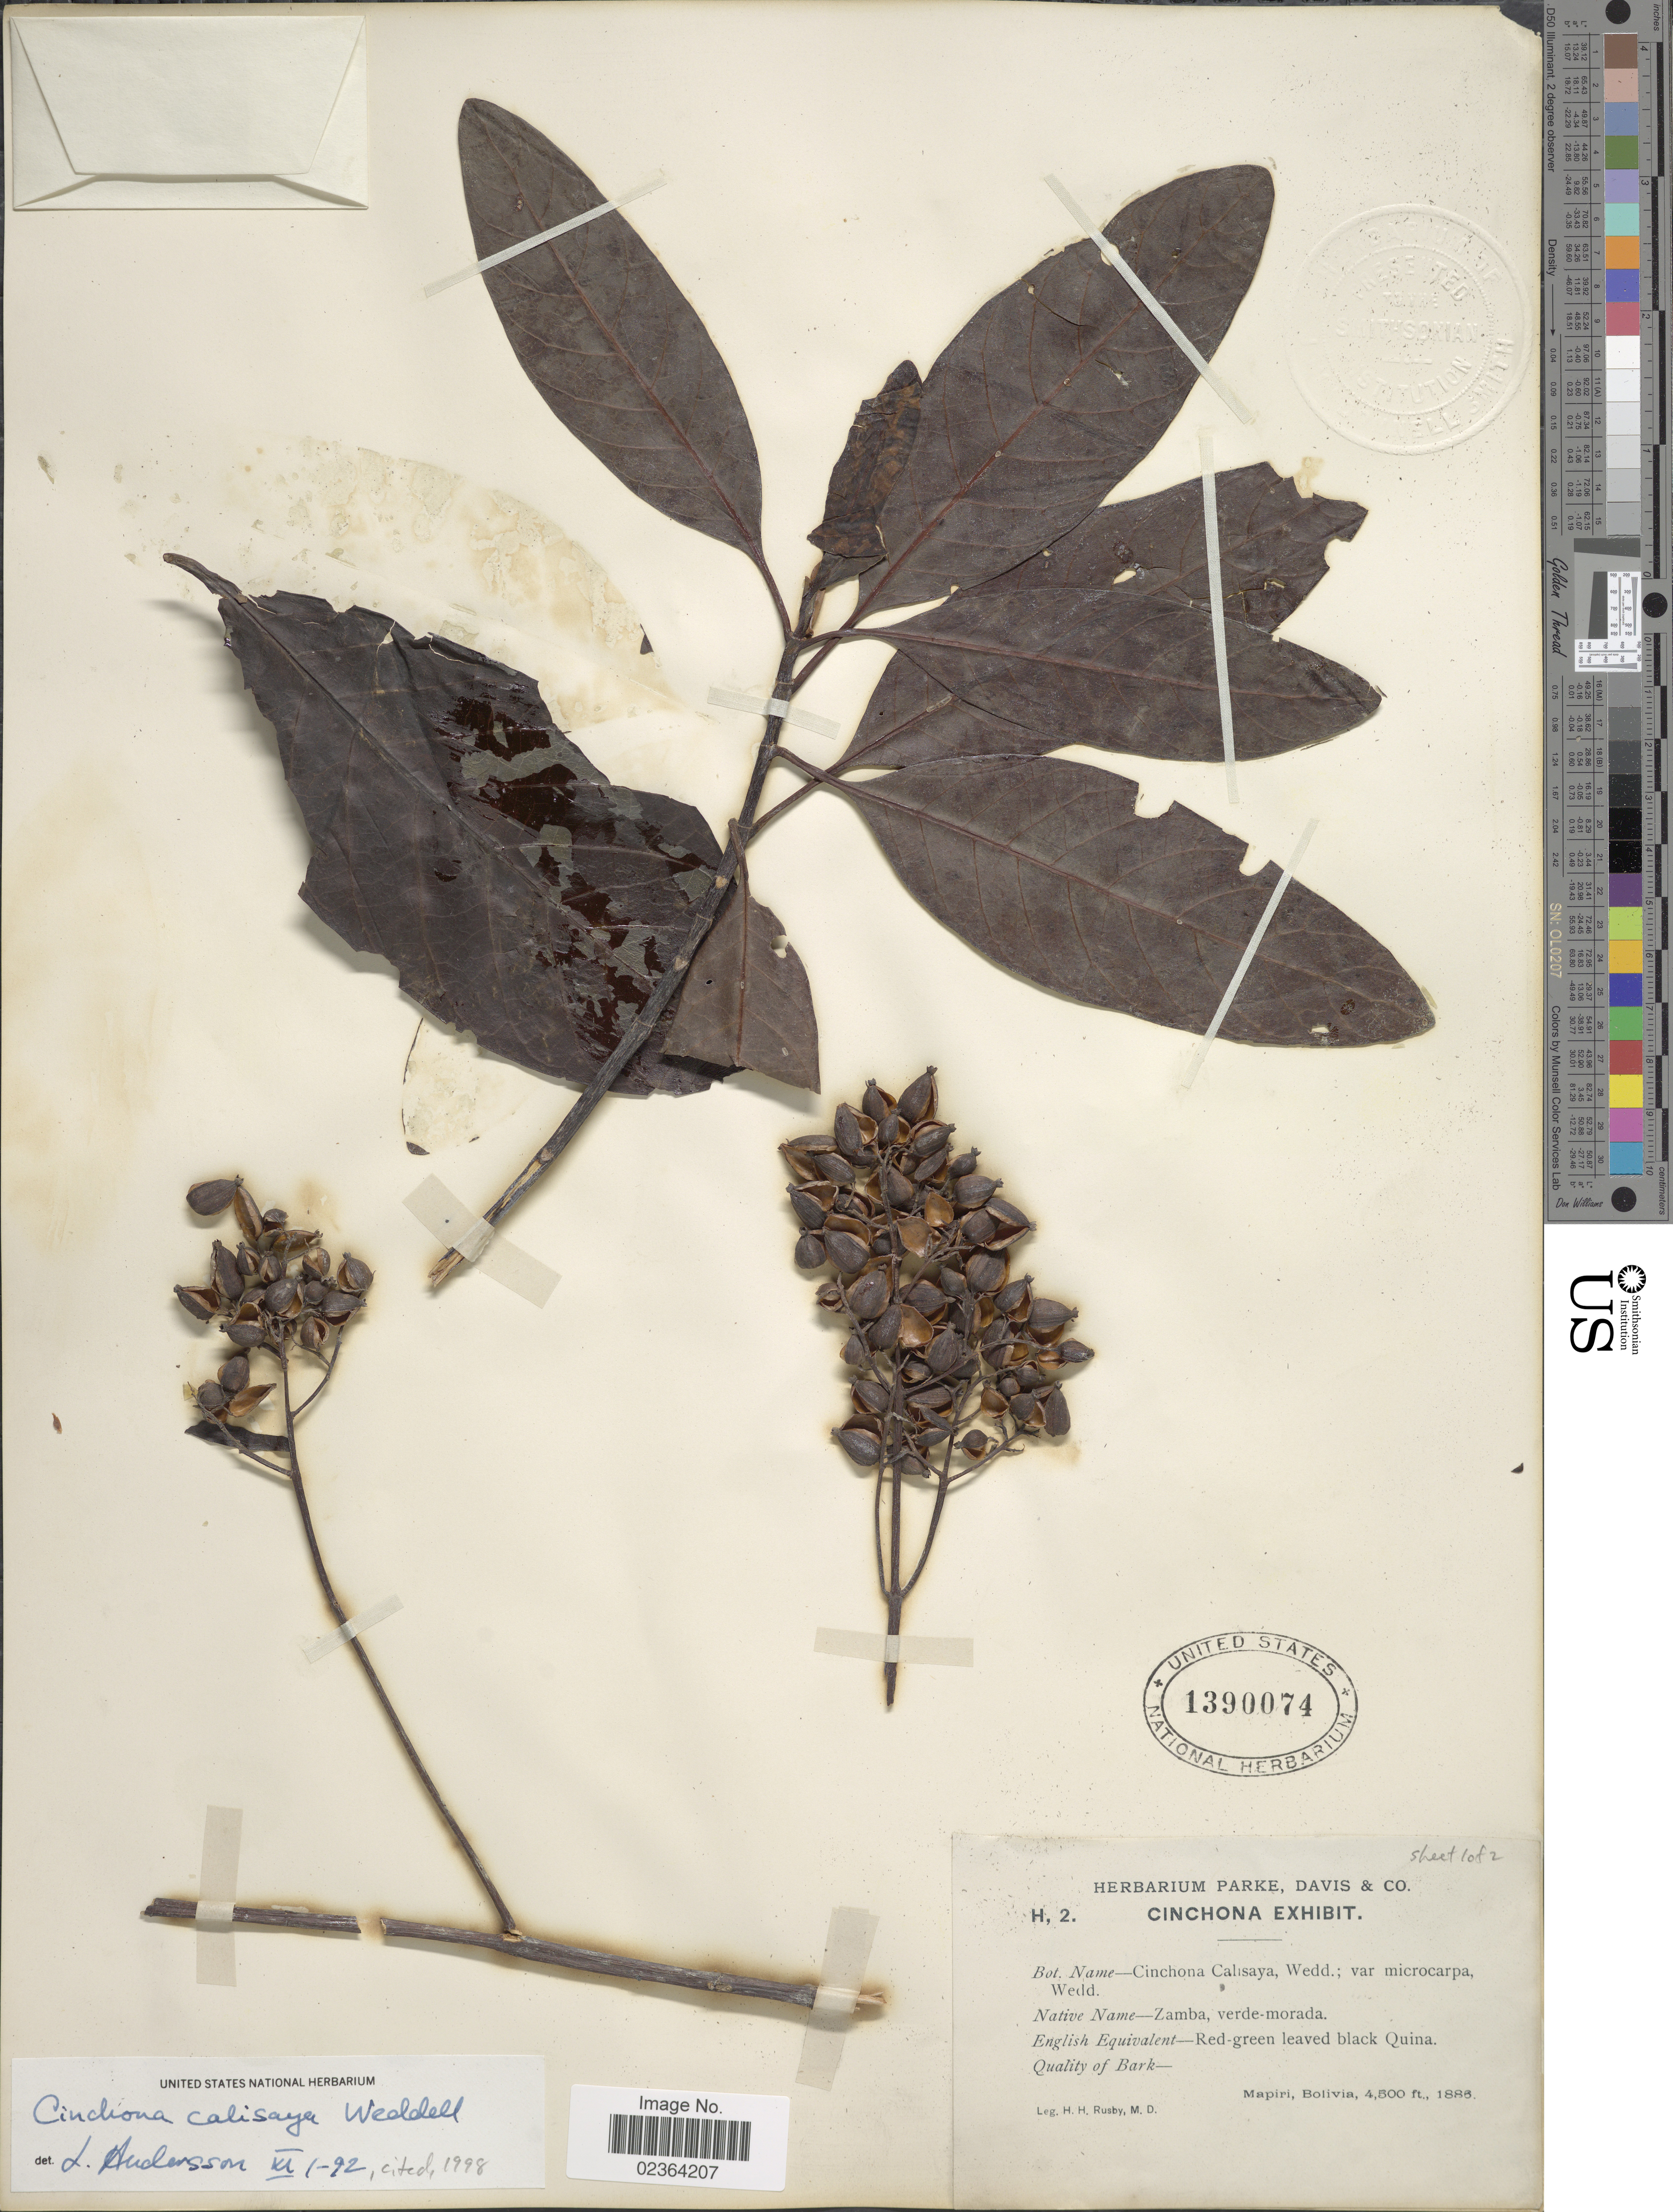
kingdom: Plantae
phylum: Tracheophyta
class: Magnoliopsida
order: Gentianales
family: Rubiaceae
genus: Cinchona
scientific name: Cinchona calisaya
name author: Wedd.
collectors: H. H. Rusby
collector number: H, 2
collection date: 1886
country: Bolivia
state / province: La Páz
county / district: Larecaja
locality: Mapiri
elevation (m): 1372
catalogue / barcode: US 1390074